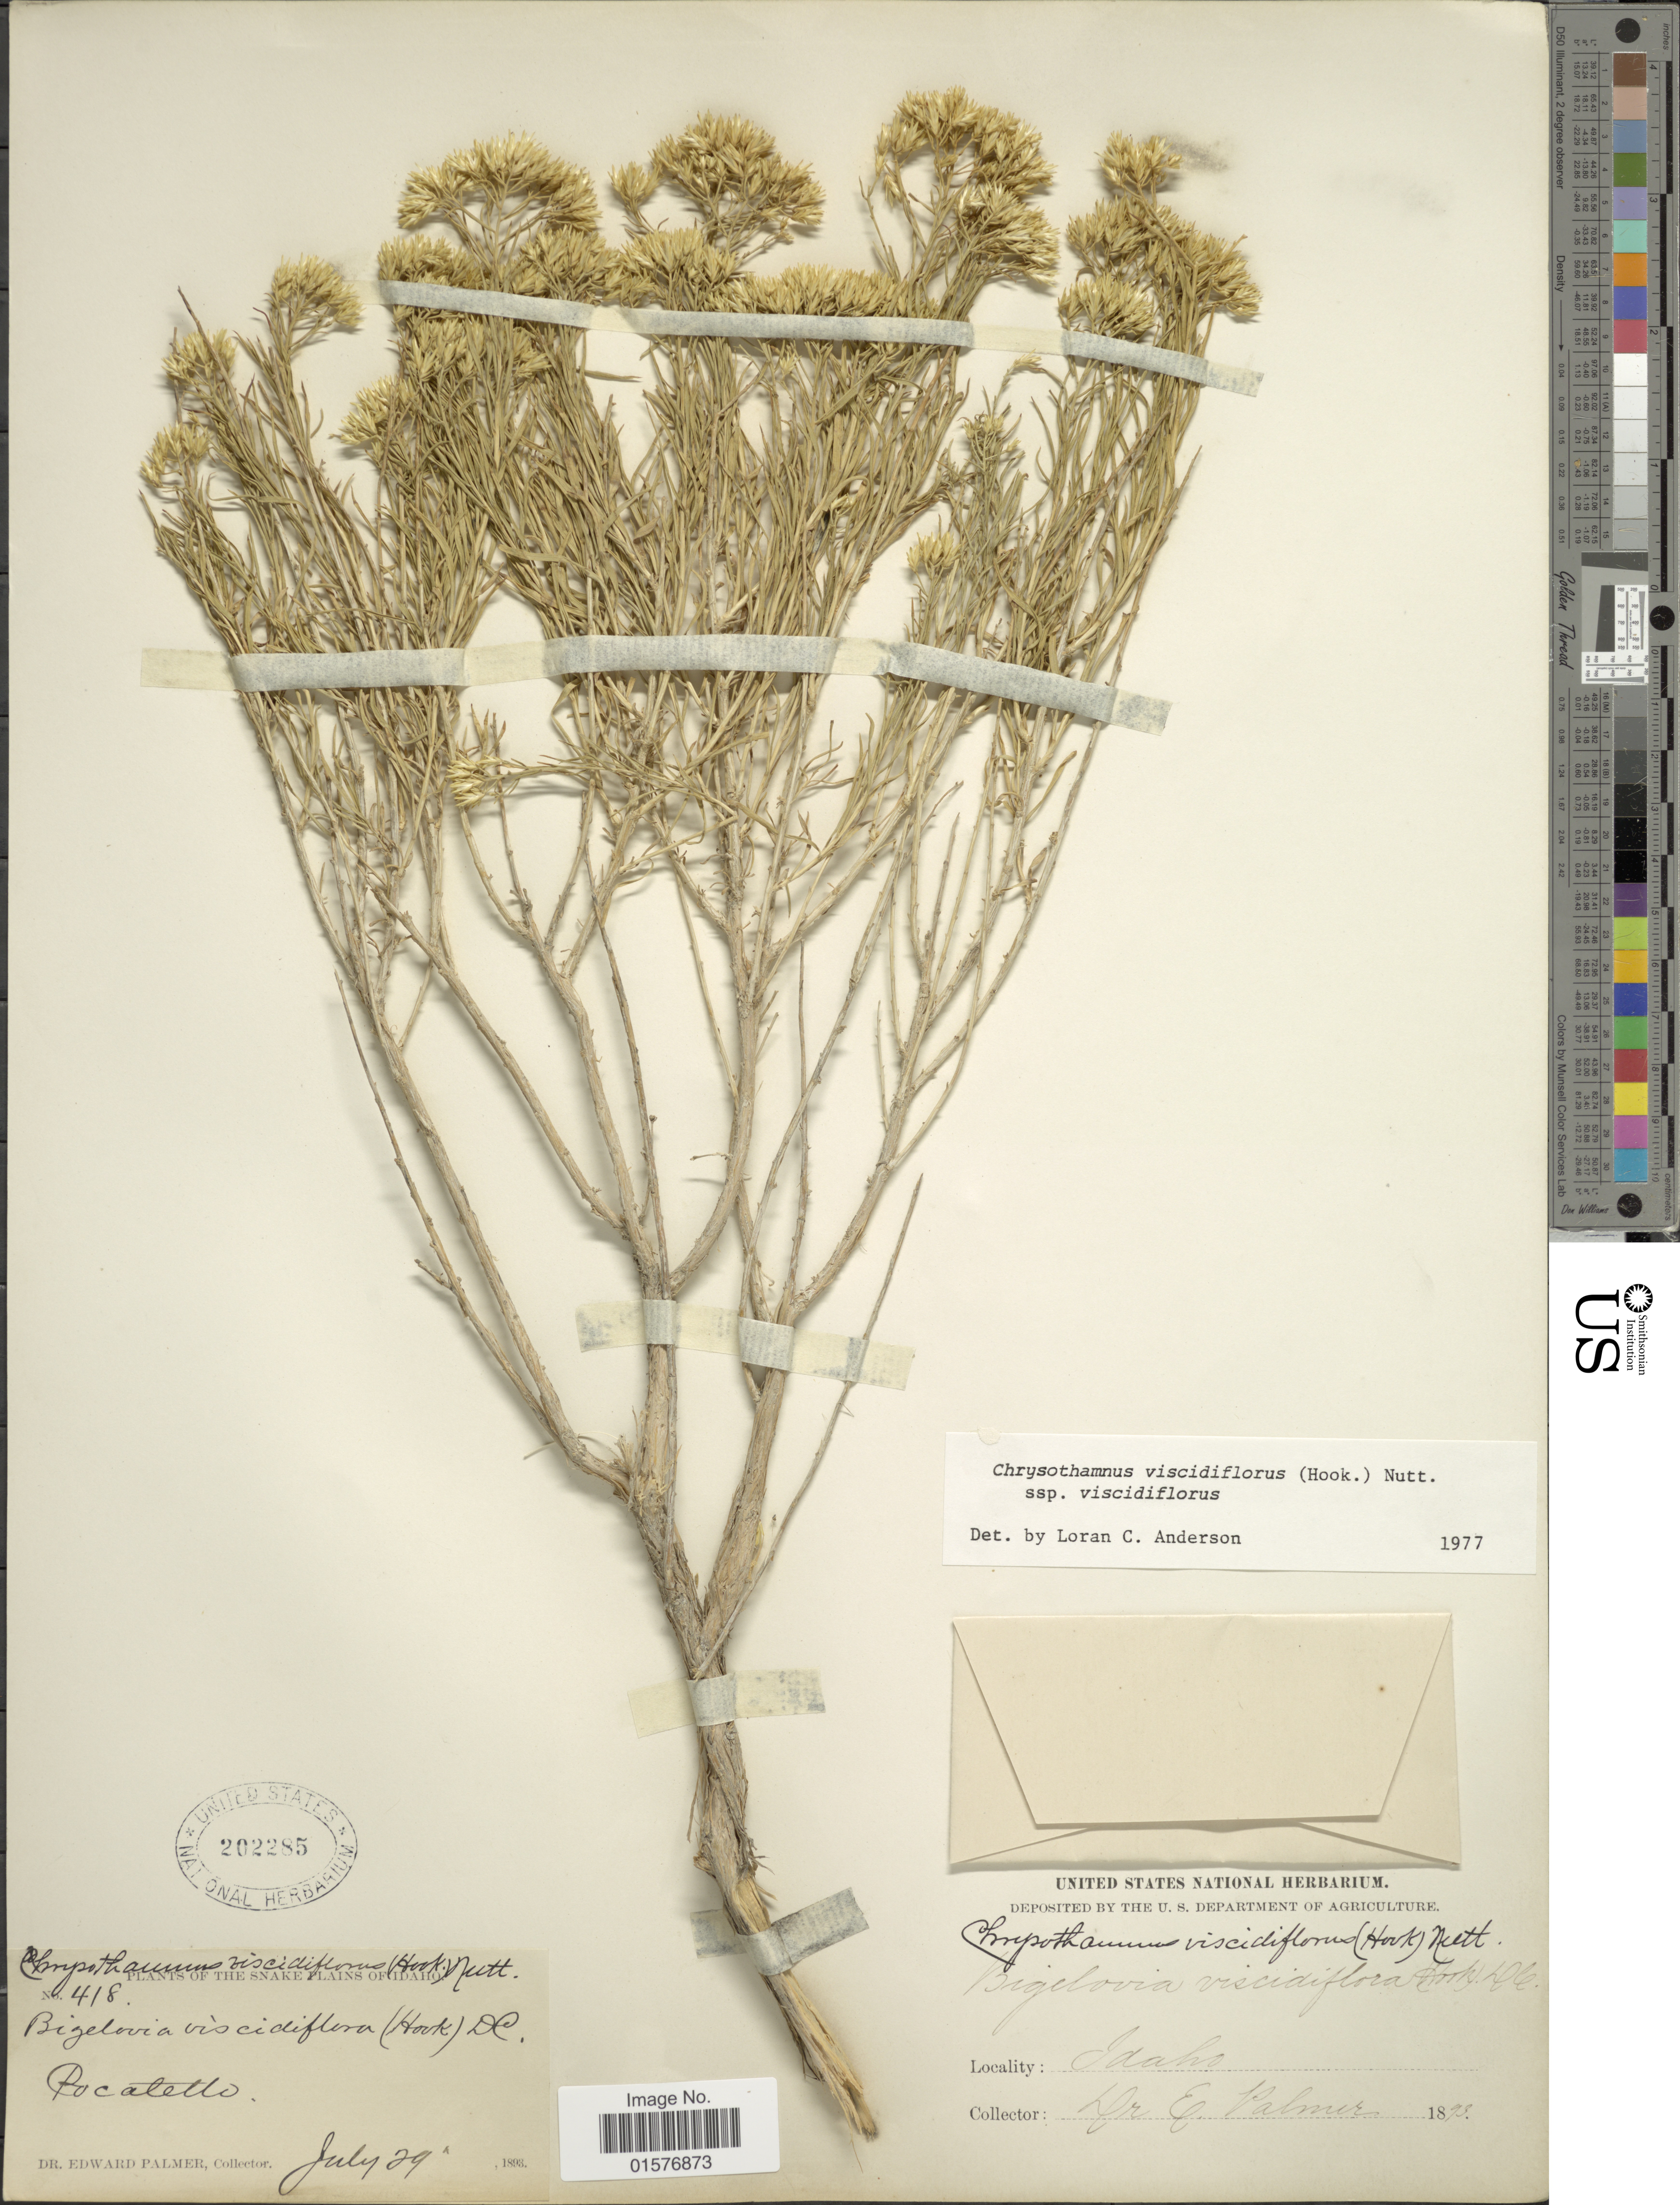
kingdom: Plantae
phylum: Tracheophyta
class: Magnoliopsida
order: Asterales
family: Asteraceae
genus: Chrysothamnus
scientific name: Chrysothamnus viscidiflorus subsp. viscidiflorus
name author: (Hook.) Nutt.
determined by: Urbatsch, Lowell E., Curator (LSU), Louisiana State University (UNITED STATES)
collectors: E. Palmer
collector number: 418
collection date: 1893-07-29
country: United States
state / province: Idaho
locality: Pocatello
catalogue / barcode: US 202285